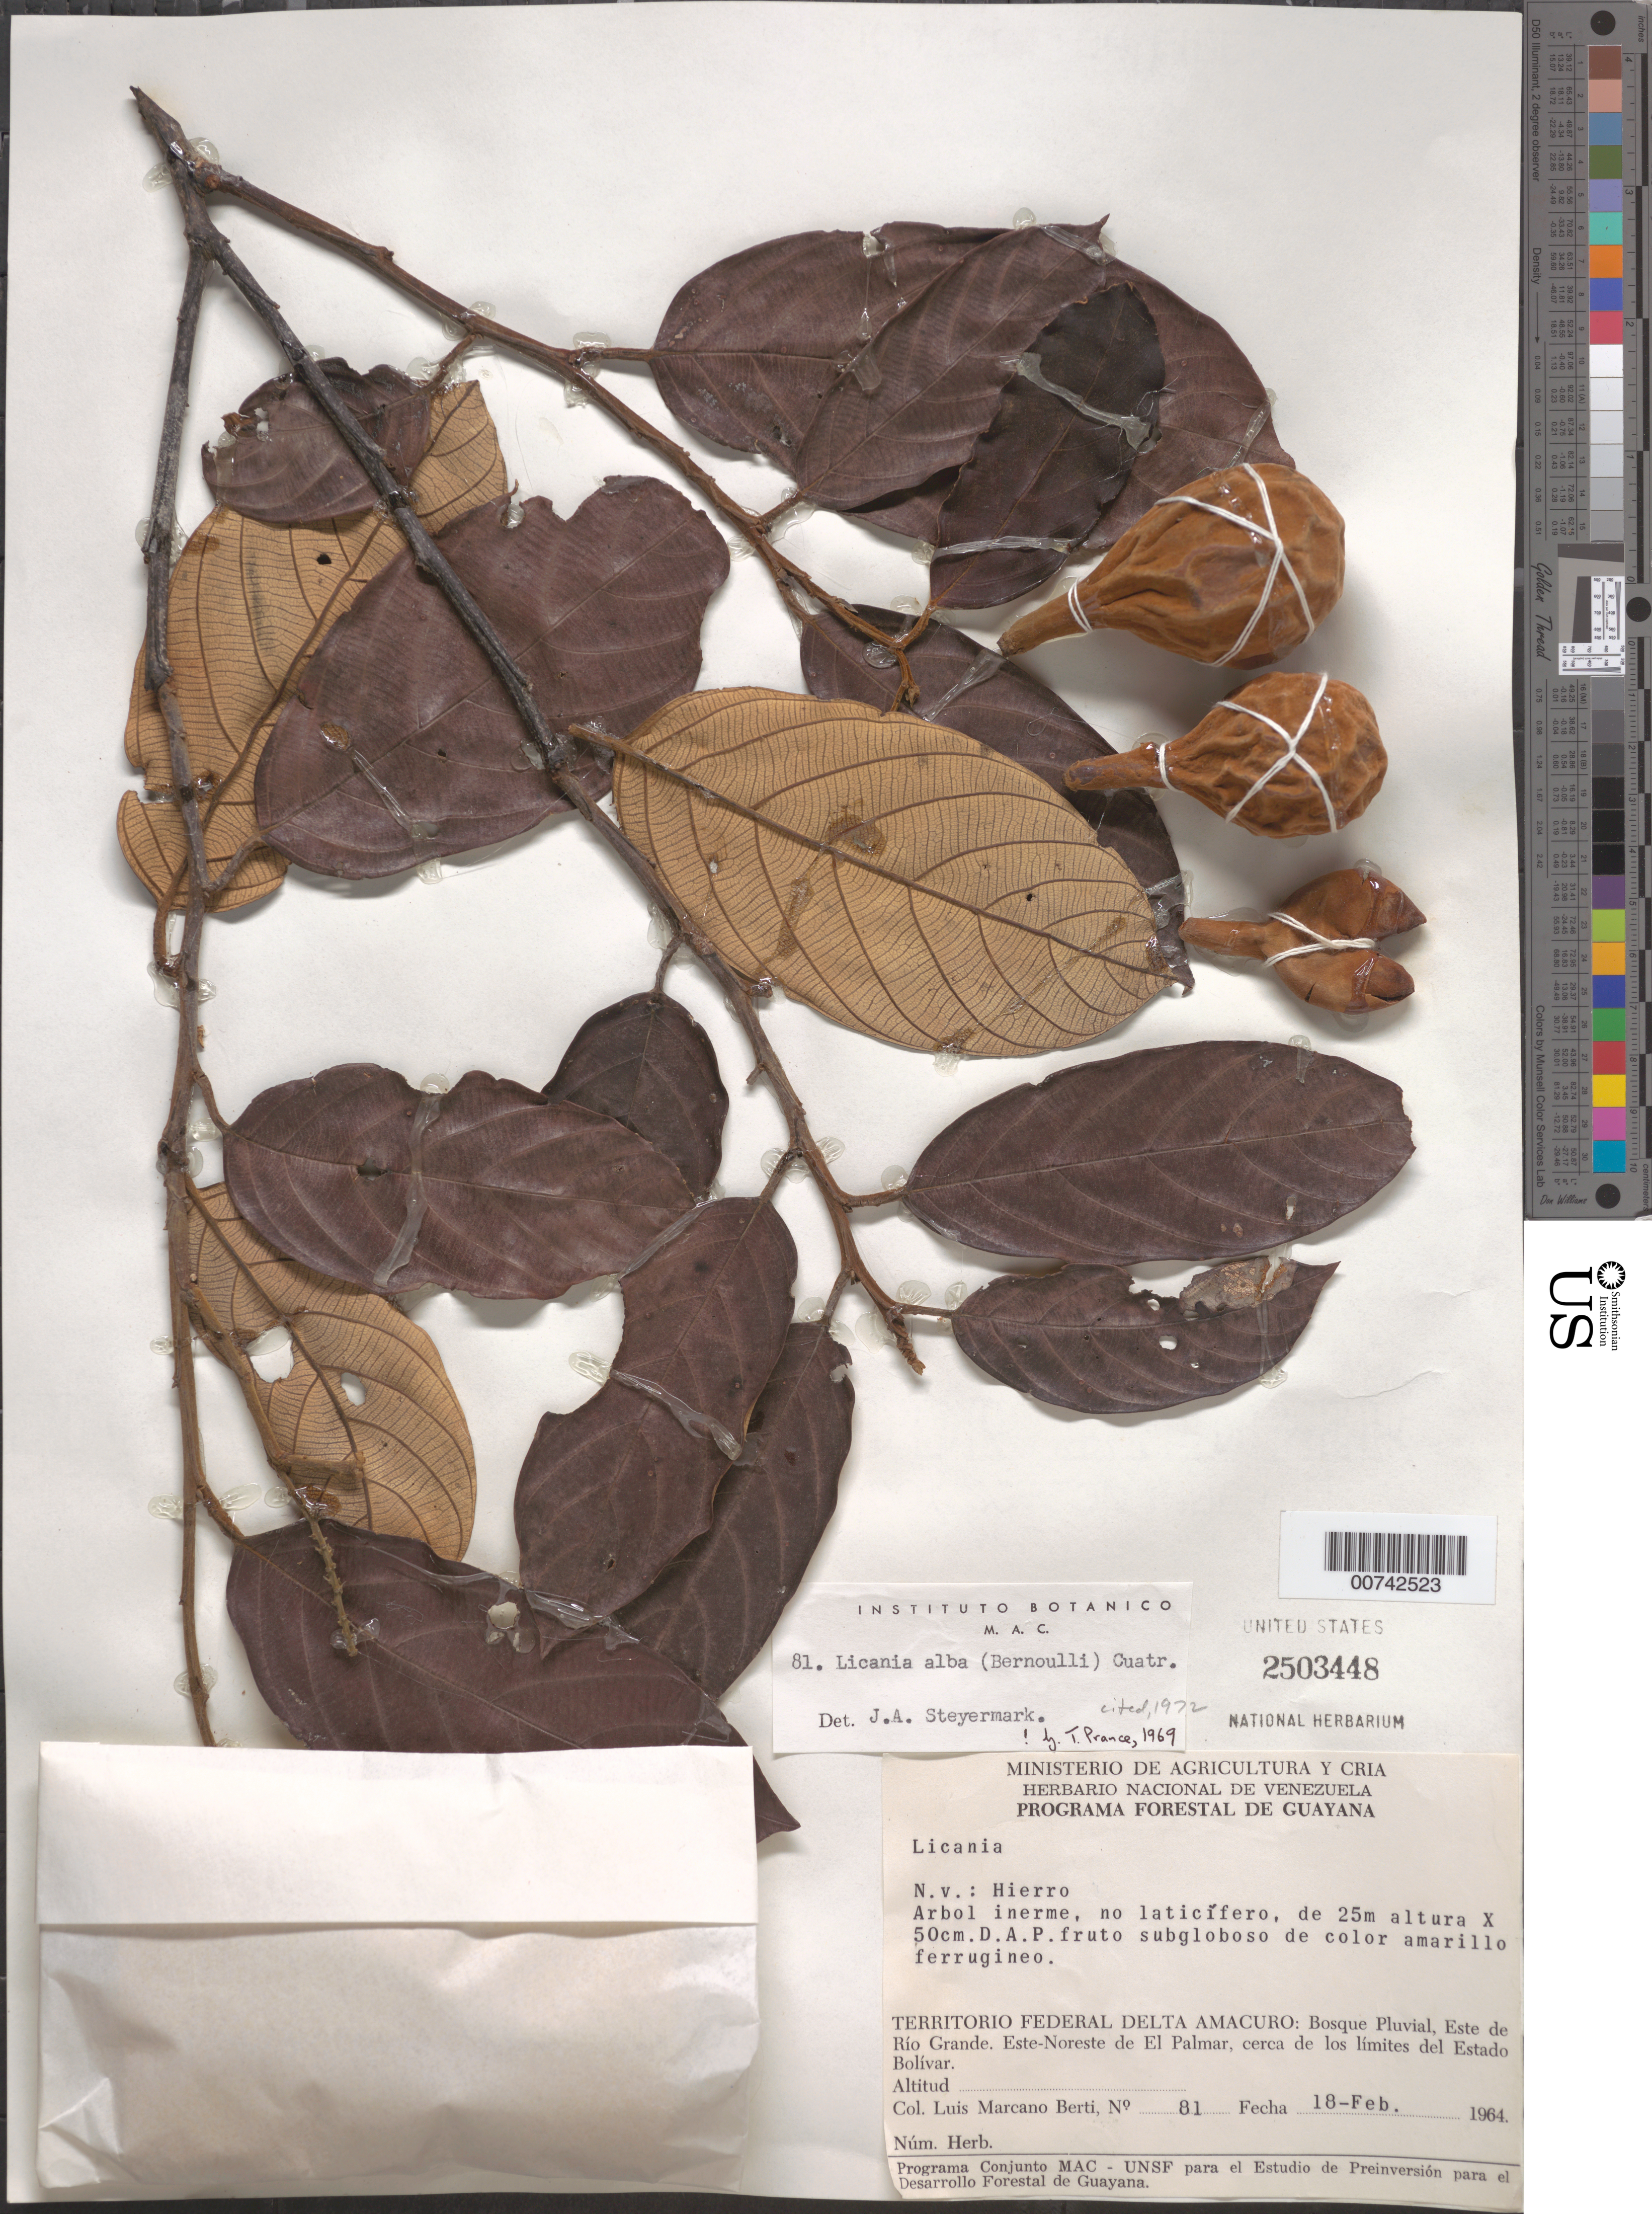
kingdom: Plantae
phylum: Tracheophyta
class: Magnoliopsida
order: Malpighiales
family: Chrysobalanaceae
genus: Licania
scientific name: Licania alba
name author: (Bernoulli) Cuatrec.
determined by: Prance, G. T.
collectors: L. Marcano-Berti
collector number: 81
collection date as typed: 18-Feb-64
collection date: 1964-02-18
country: Venezuela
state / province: Delta Amacuro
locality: Este de Río Grande, ENE de El Palmar, cerca de los limites del Estado Bolívar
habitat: Bosque pluvial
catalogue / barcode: US 2503448